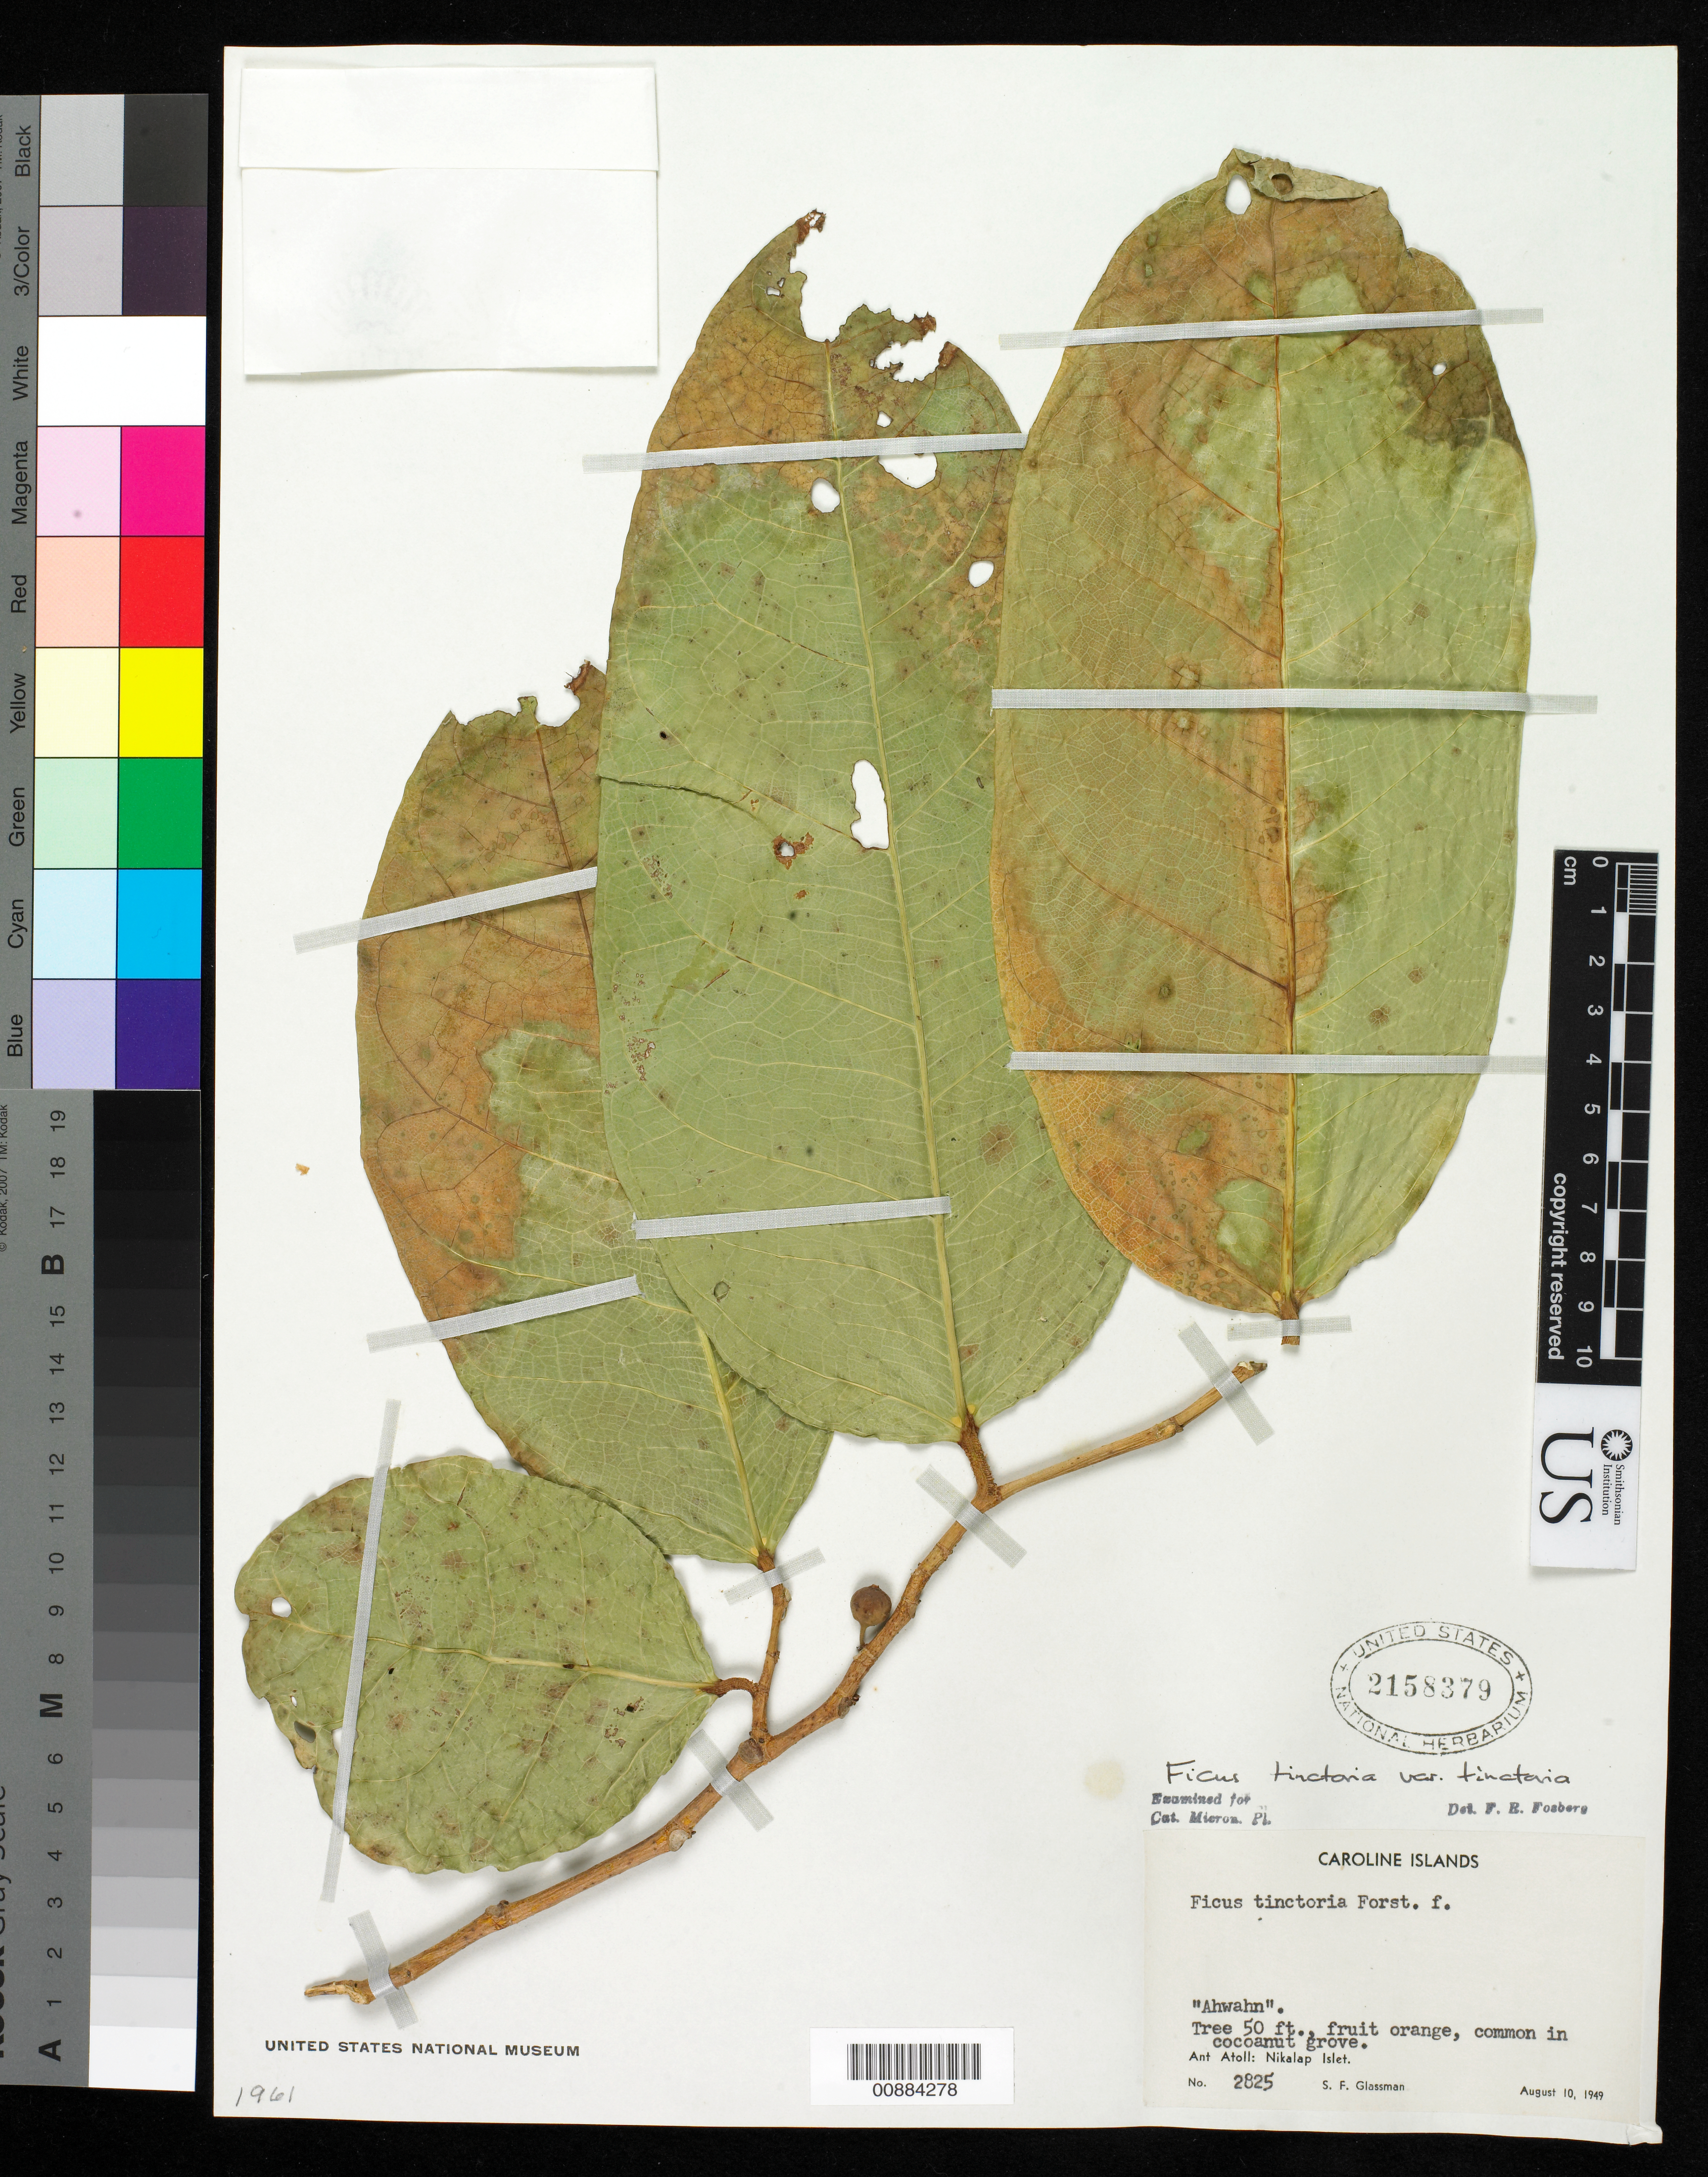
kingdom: Plantae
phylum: Tracheophyta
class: Magnoliopsida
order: Rosales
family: Moraceae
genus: Ficus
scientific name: Ficus tinctoria var. tinctoria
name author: G. Forst.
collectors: S. F. Glassman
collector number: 2825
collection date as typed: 10 Aug 1949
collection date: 1949-08-10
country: Micronesia, Federated States of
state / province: Pohnpei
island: Ant Atoll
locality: Nikalap Islet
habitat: Common in cocoanut grove.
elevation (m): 15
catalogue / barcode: US 2158379